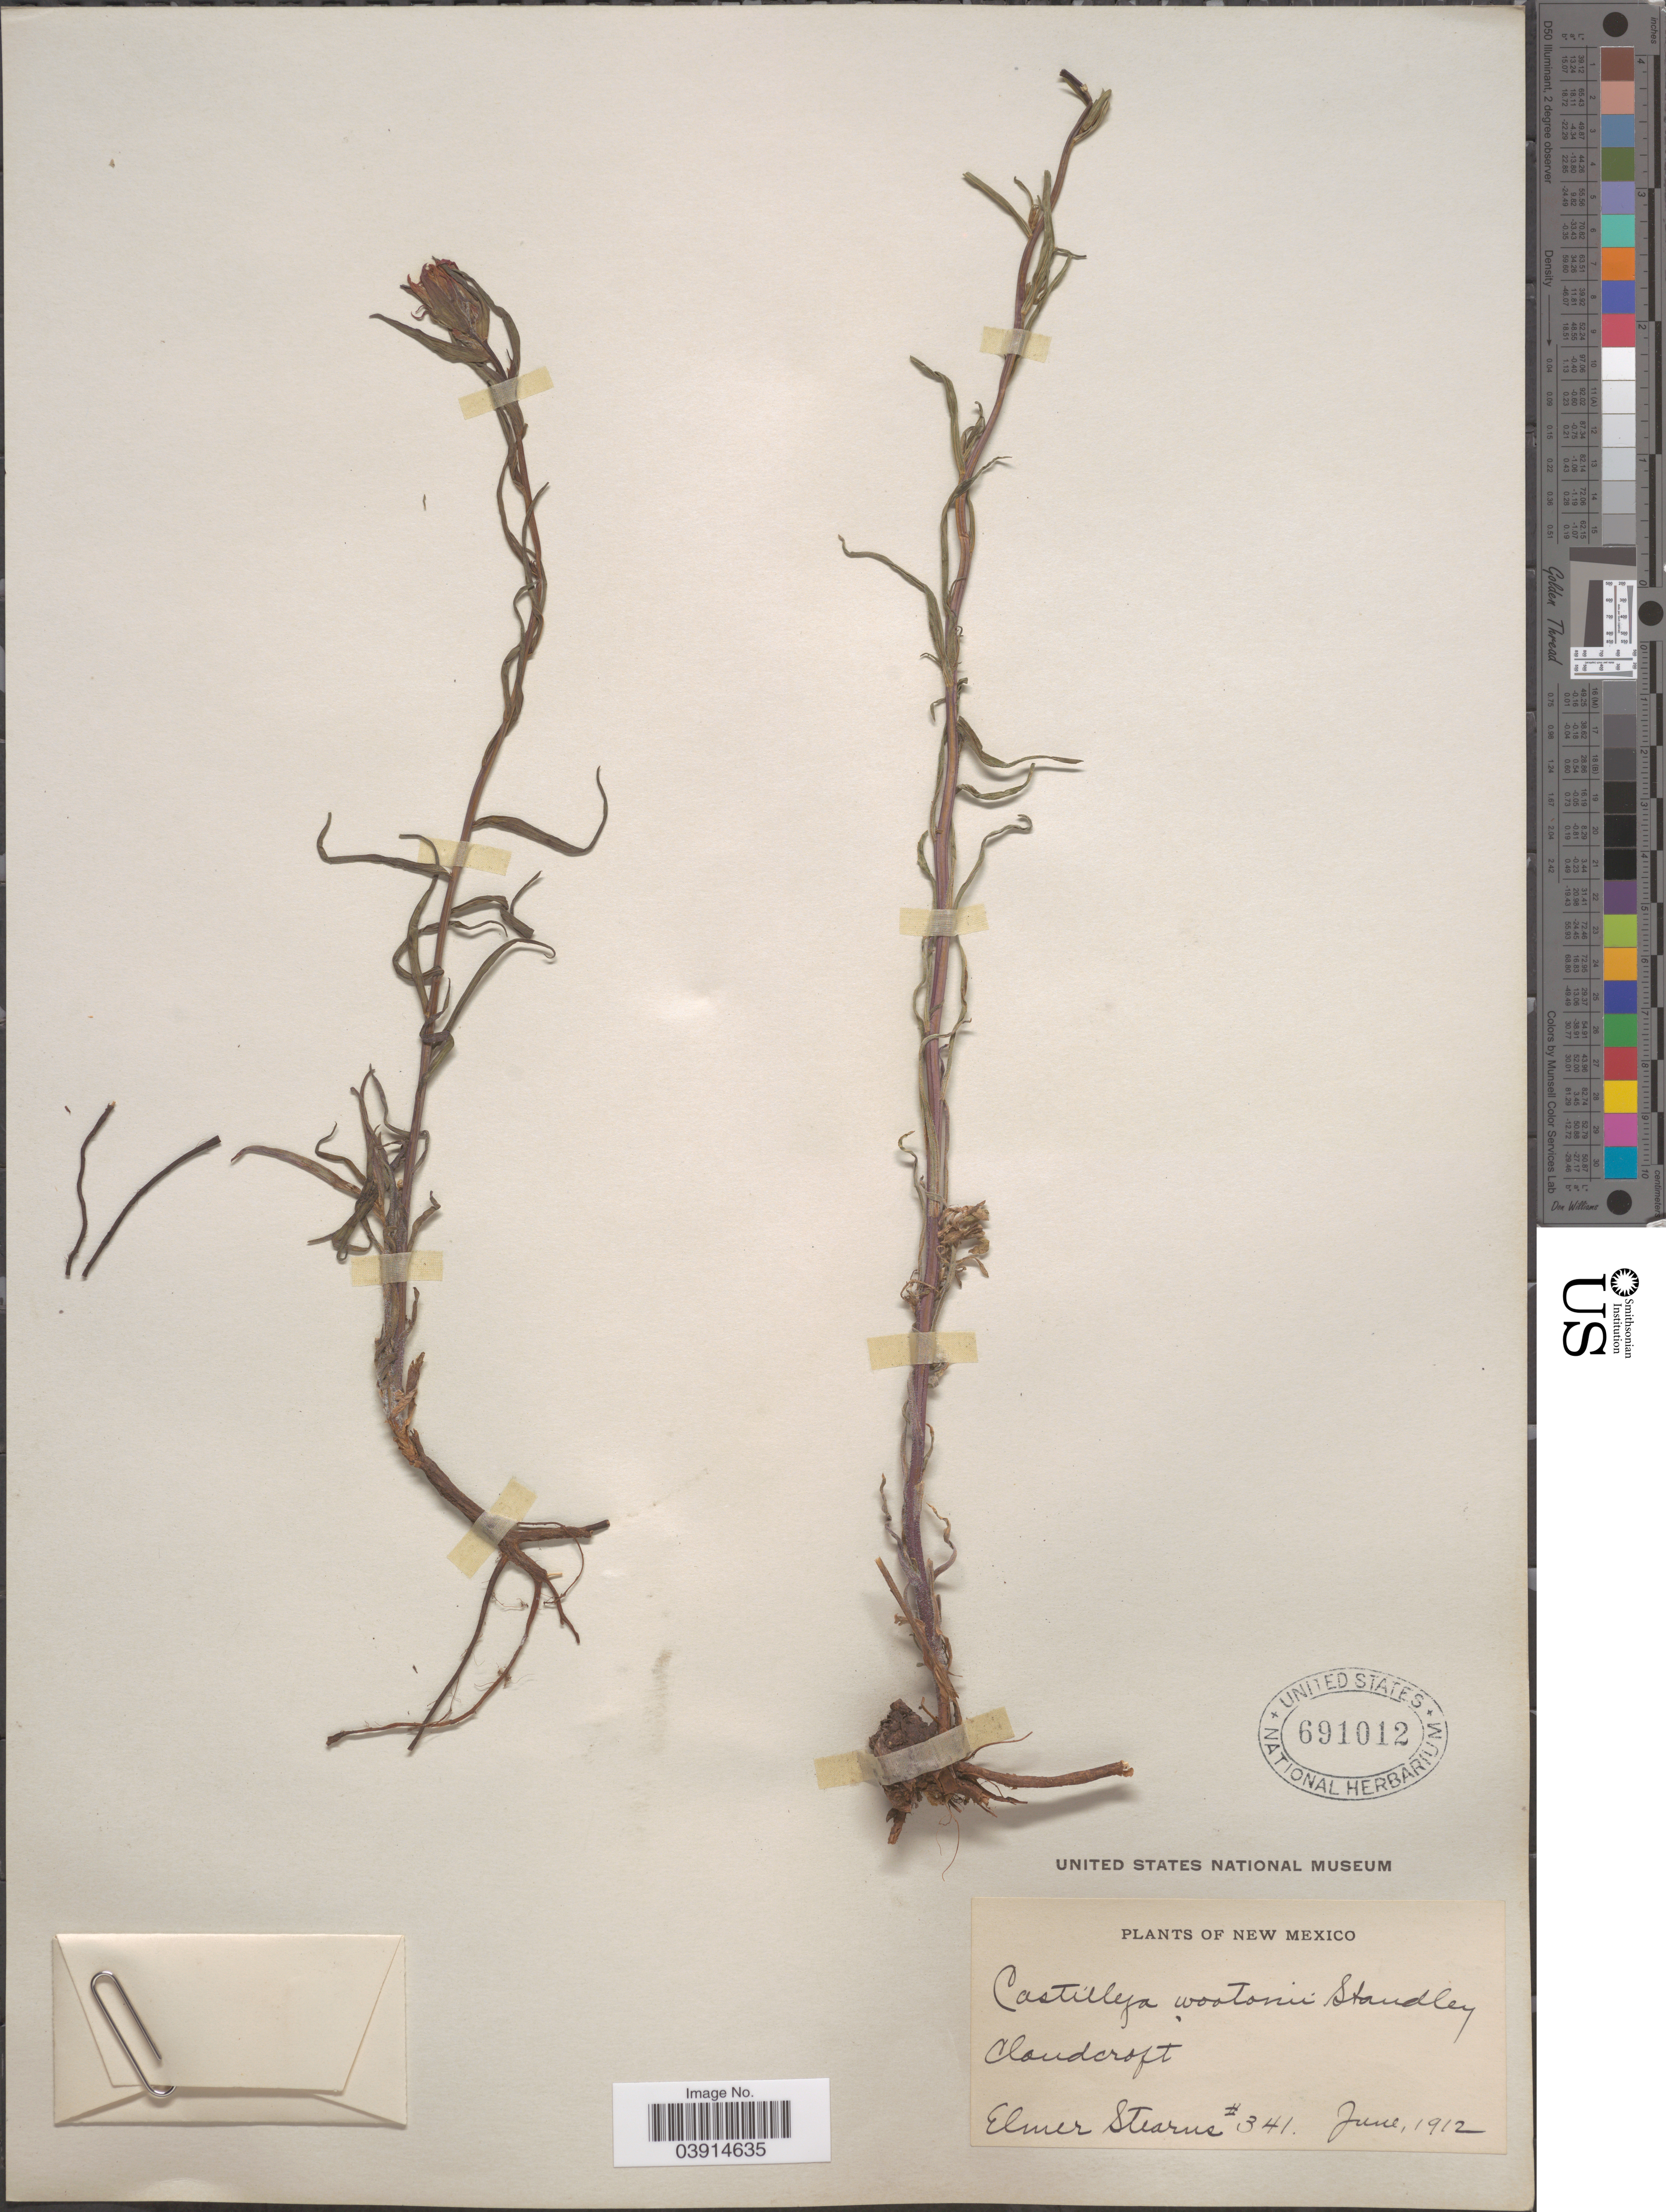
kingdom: Plantae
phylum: Tracheophyta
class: Magnoliopsida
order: Lamiales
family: Orobanchaceae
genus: Castilleja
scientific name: Castilleja wootonii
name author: Standl.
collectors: E. Stearns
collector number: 341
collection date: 1912-06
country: United States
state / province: New Mexico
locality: Cloudcroft.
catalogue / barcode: US 691012